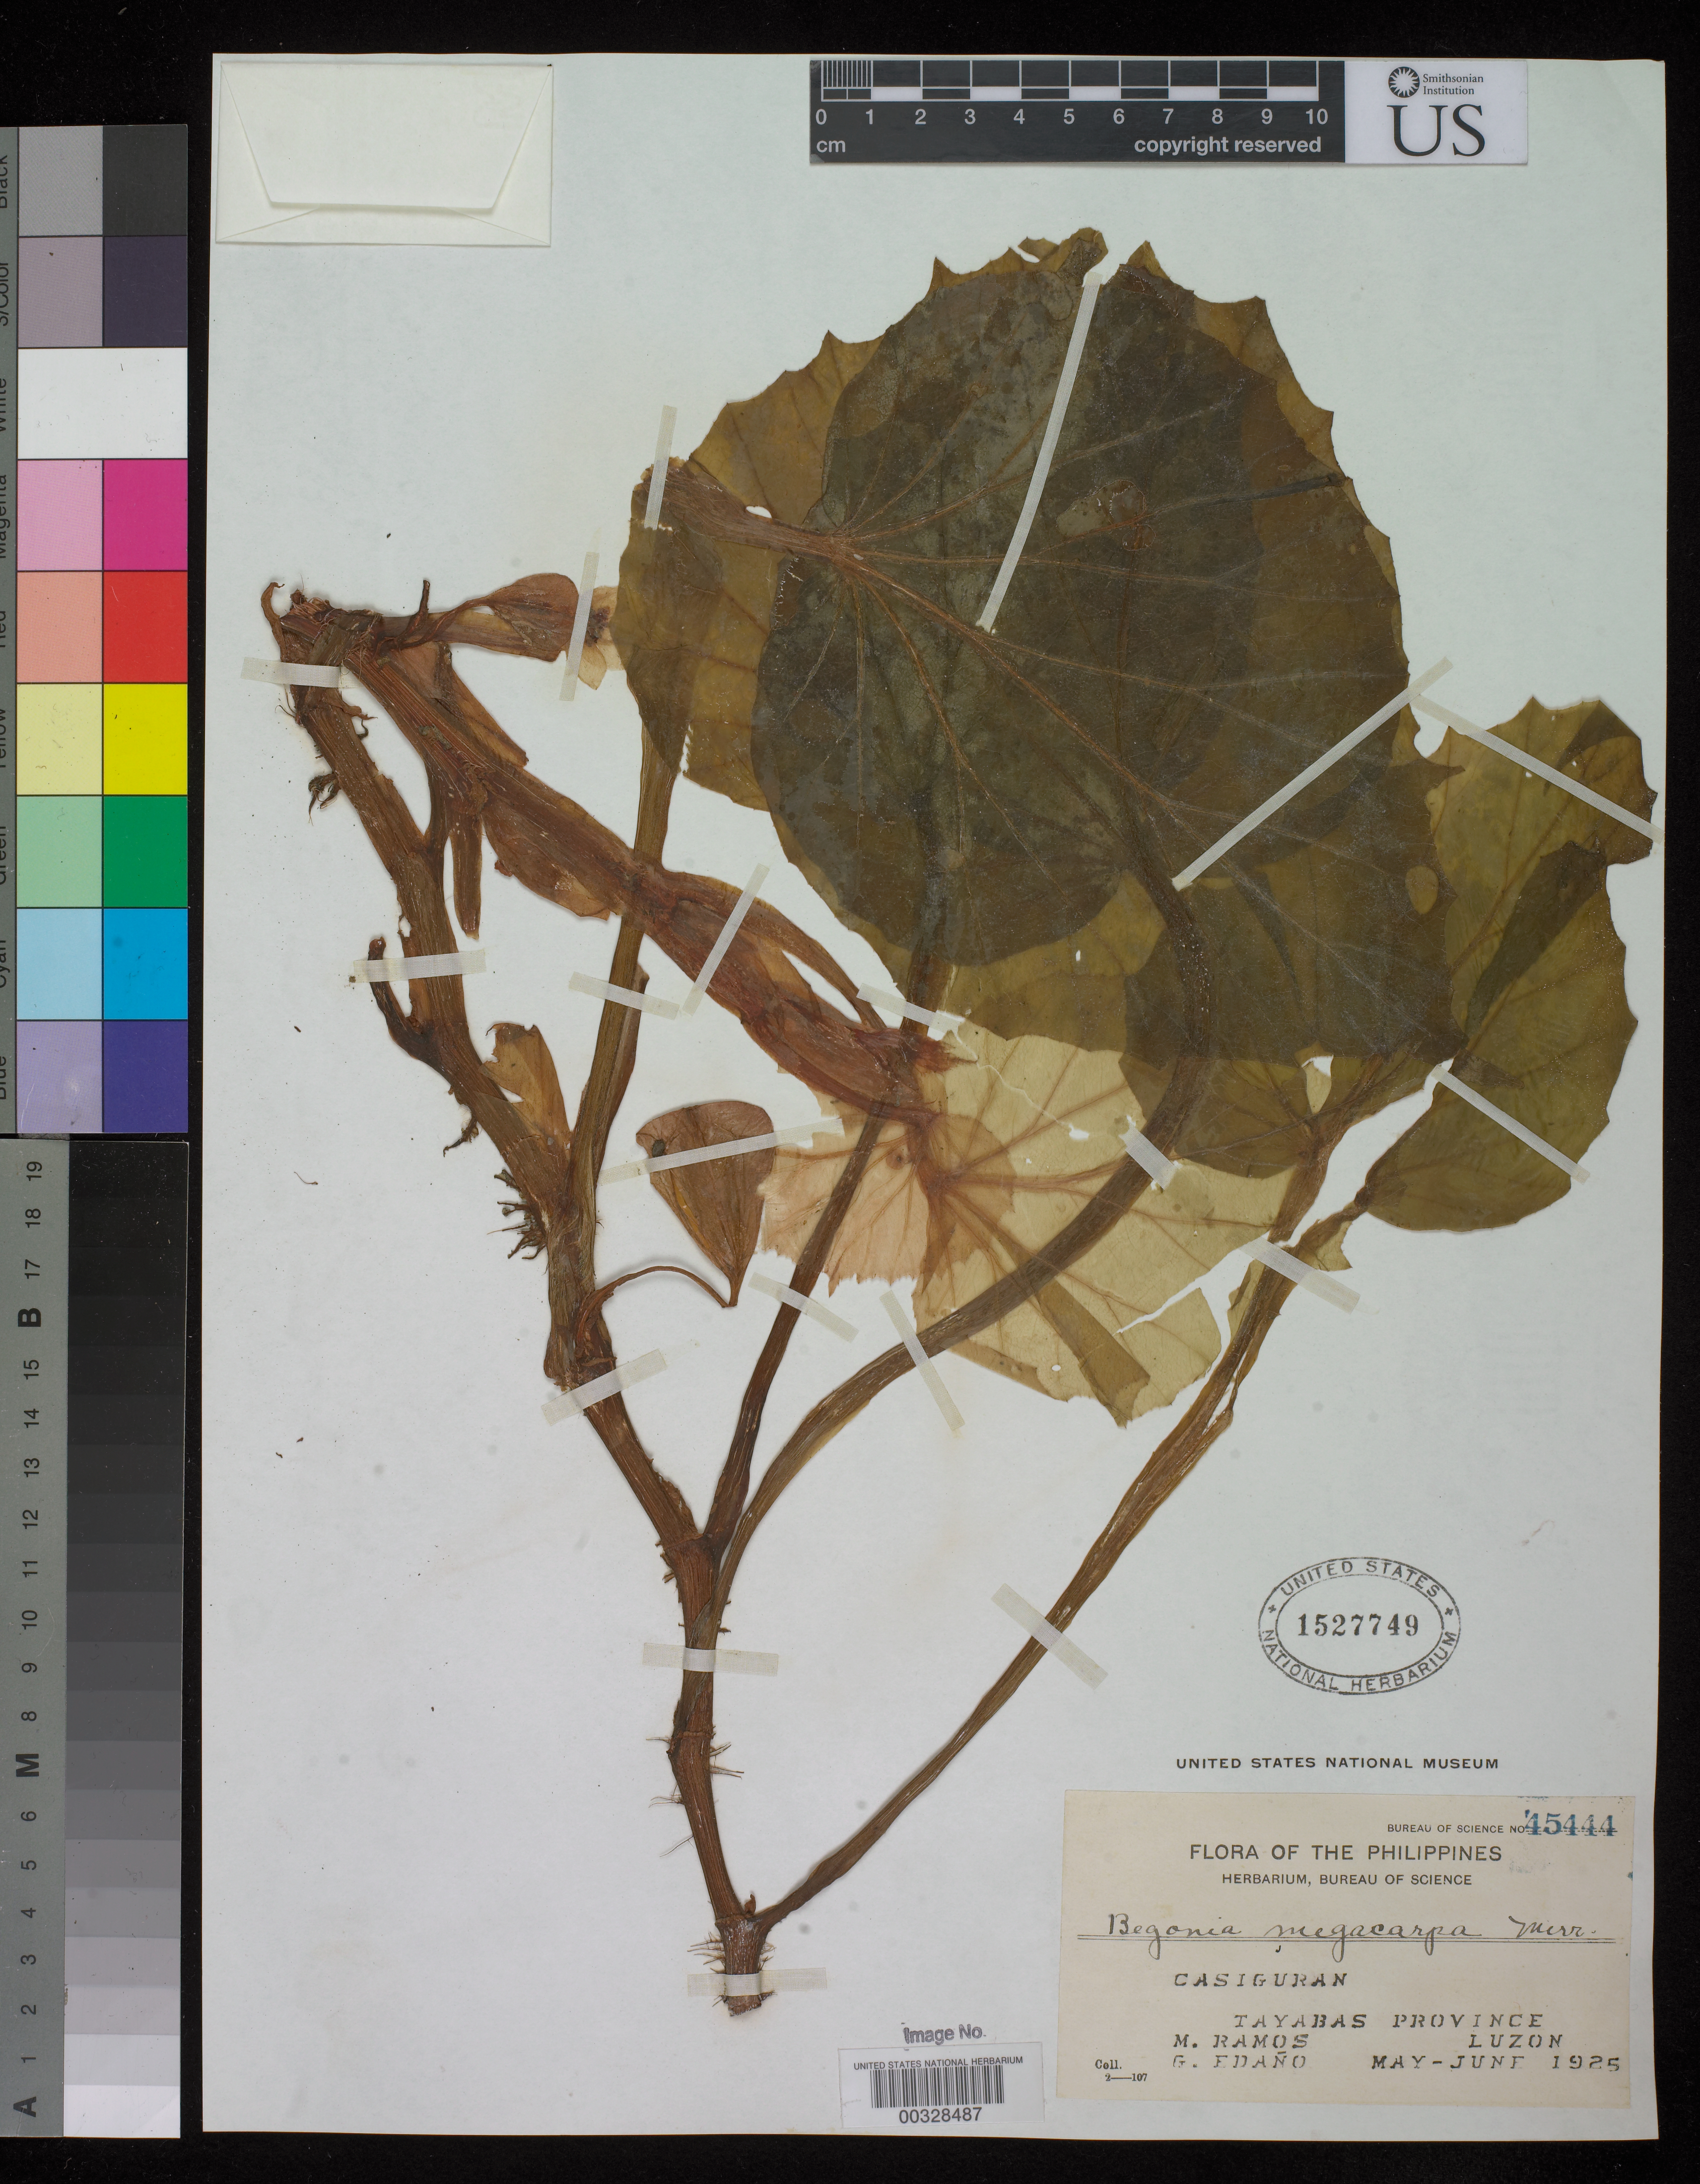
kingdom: Plantae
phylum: Tracheophyta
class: Magnoliopsida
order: Cucurbitales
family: Begoniaceae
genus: Begonia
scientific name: Begonia megacarpa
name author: Merr.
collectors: M. Ramos & G. E. Edaño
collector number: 45444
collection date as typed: May 1925 to -- Jun 1925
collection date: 1925-05/1925-06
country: Philippines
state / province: Calabarzon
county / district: Quezon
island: Luzon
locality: Casiguran, tayabas prov. [= quezon province]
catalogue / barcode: US 1527749